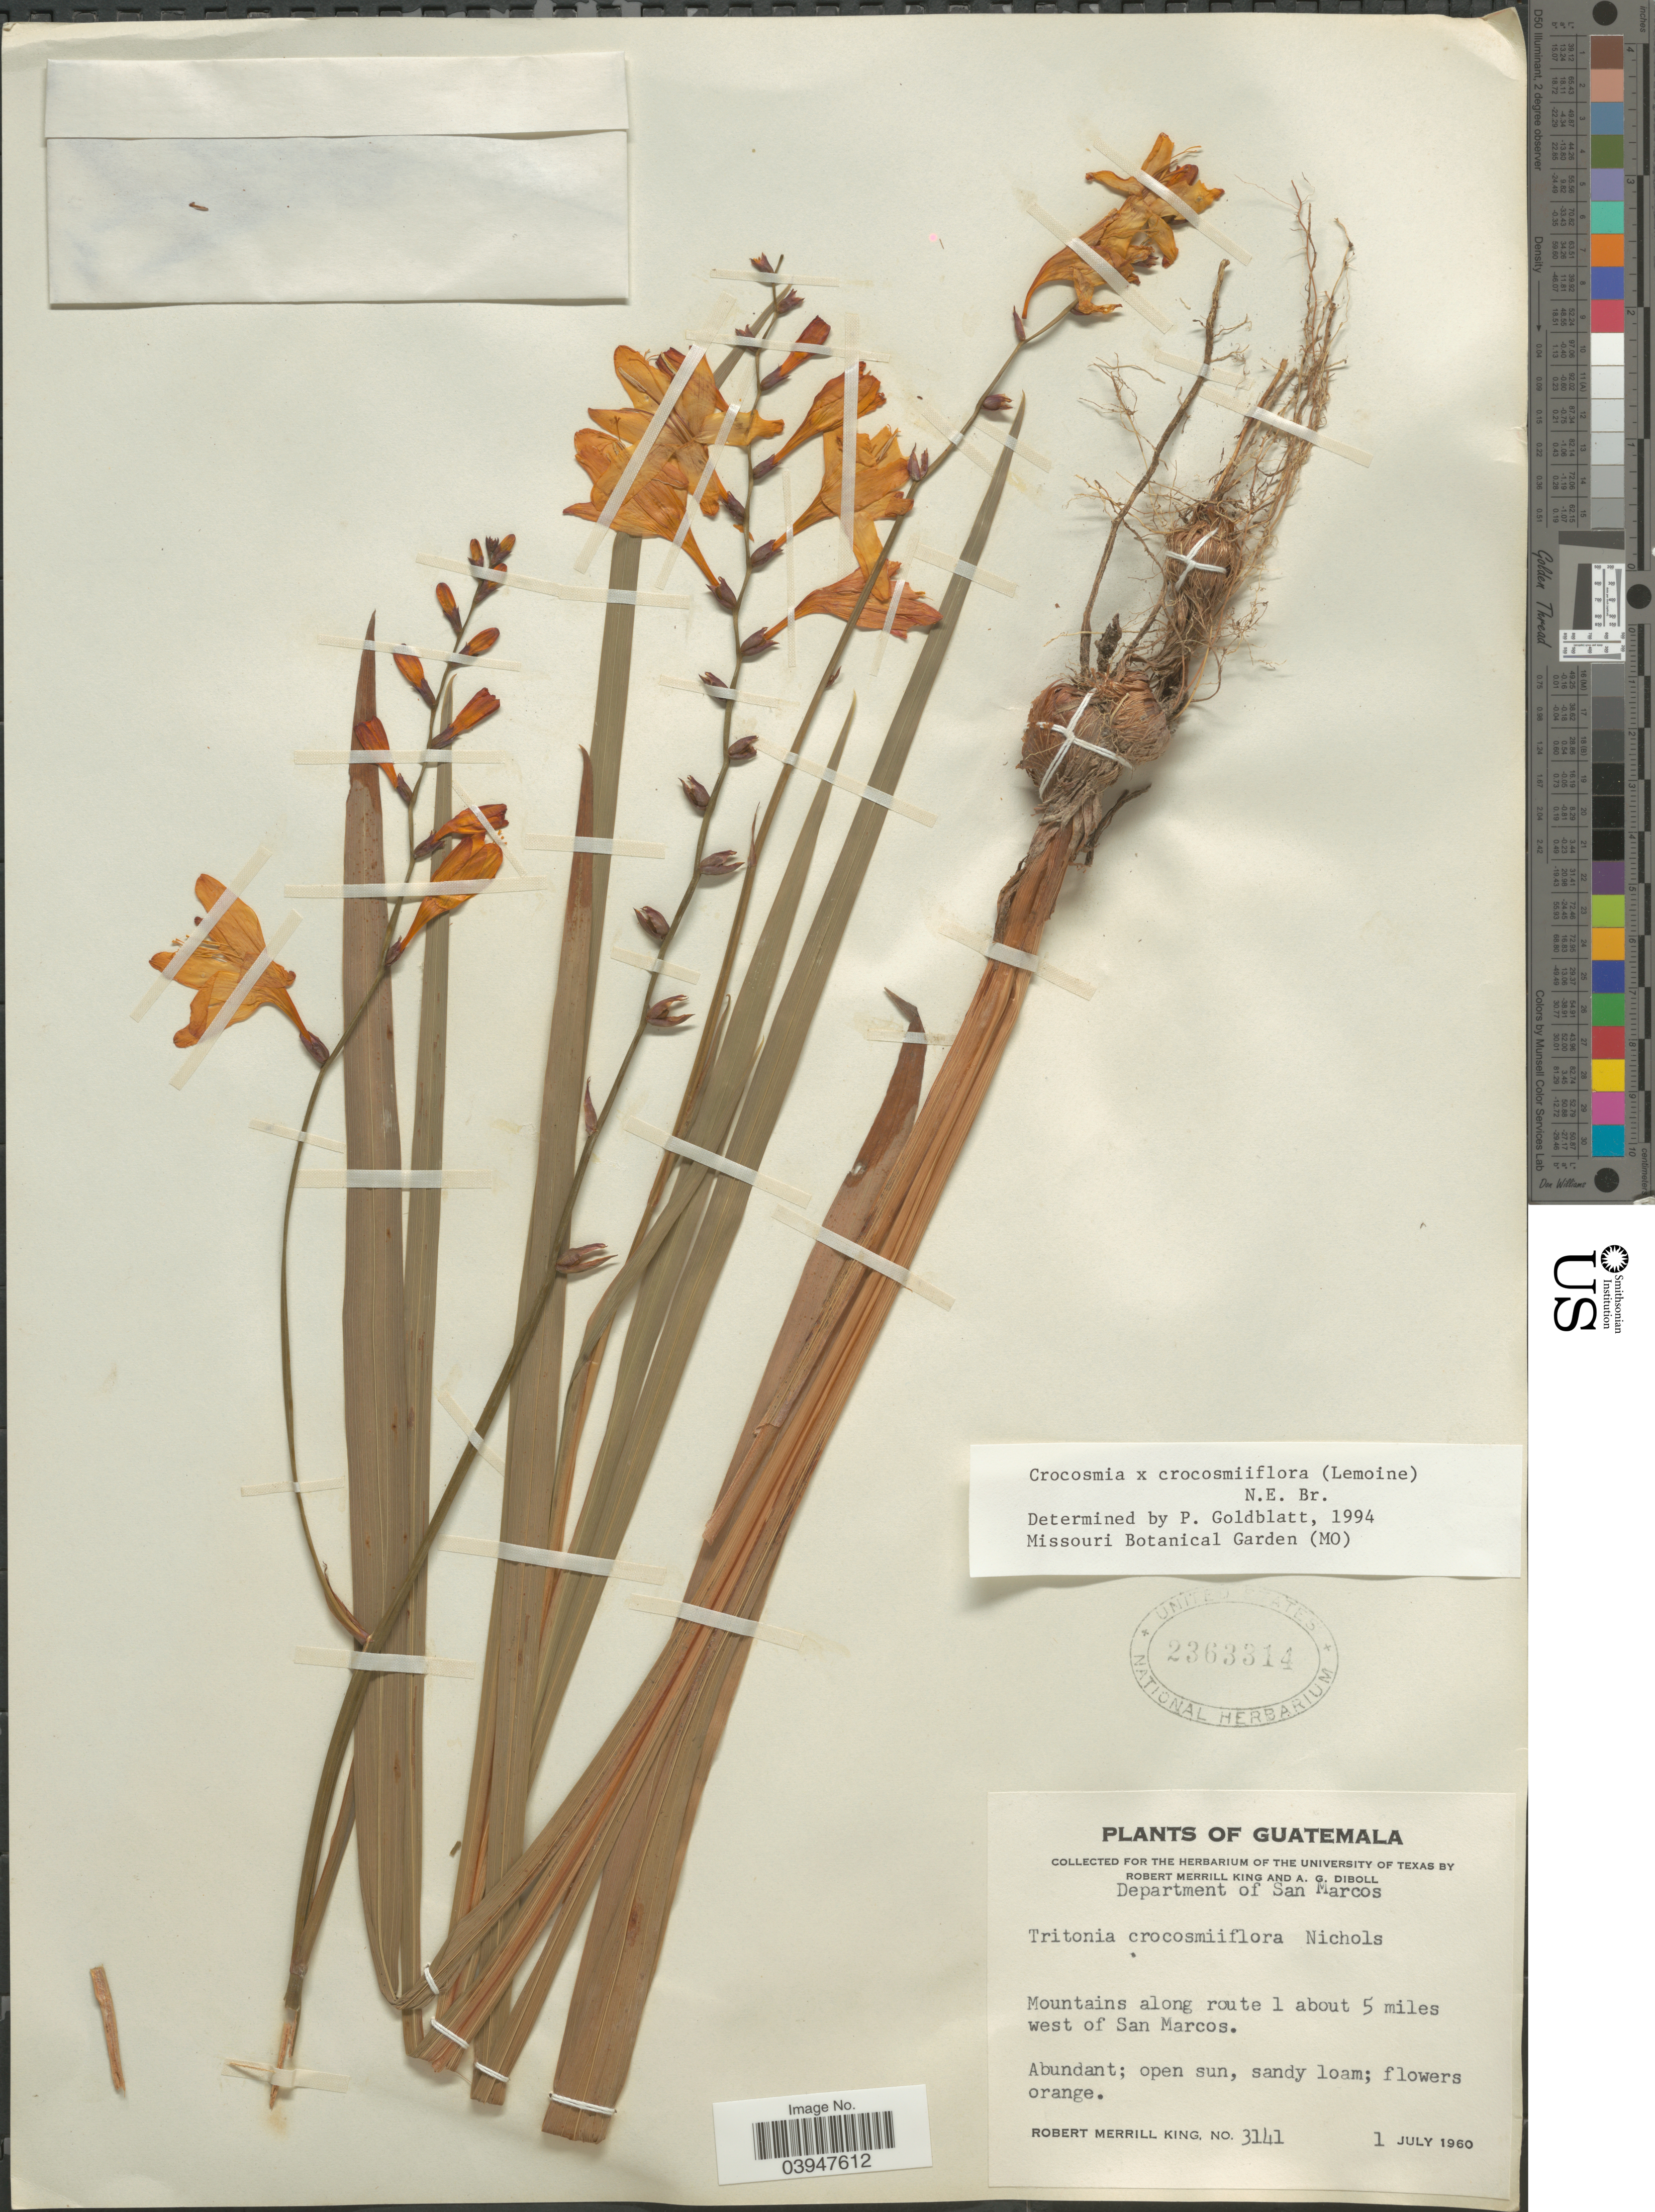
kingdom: Plantae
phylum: Tracheophyta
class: Liliopsida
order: Asparagales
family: Iridaceae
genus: Crocosmia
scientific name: Crocosmia x crocosmiiflora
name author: (Lemoine) N.E. Br.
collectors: R. M. King & A. Diboll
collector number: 3141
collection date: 1960-07-01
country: Guatemala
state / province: San Marcos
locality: Department of San Marcos. Mountains along route 1 about 5 miles west of San Marcos.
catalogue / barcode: US 2363314